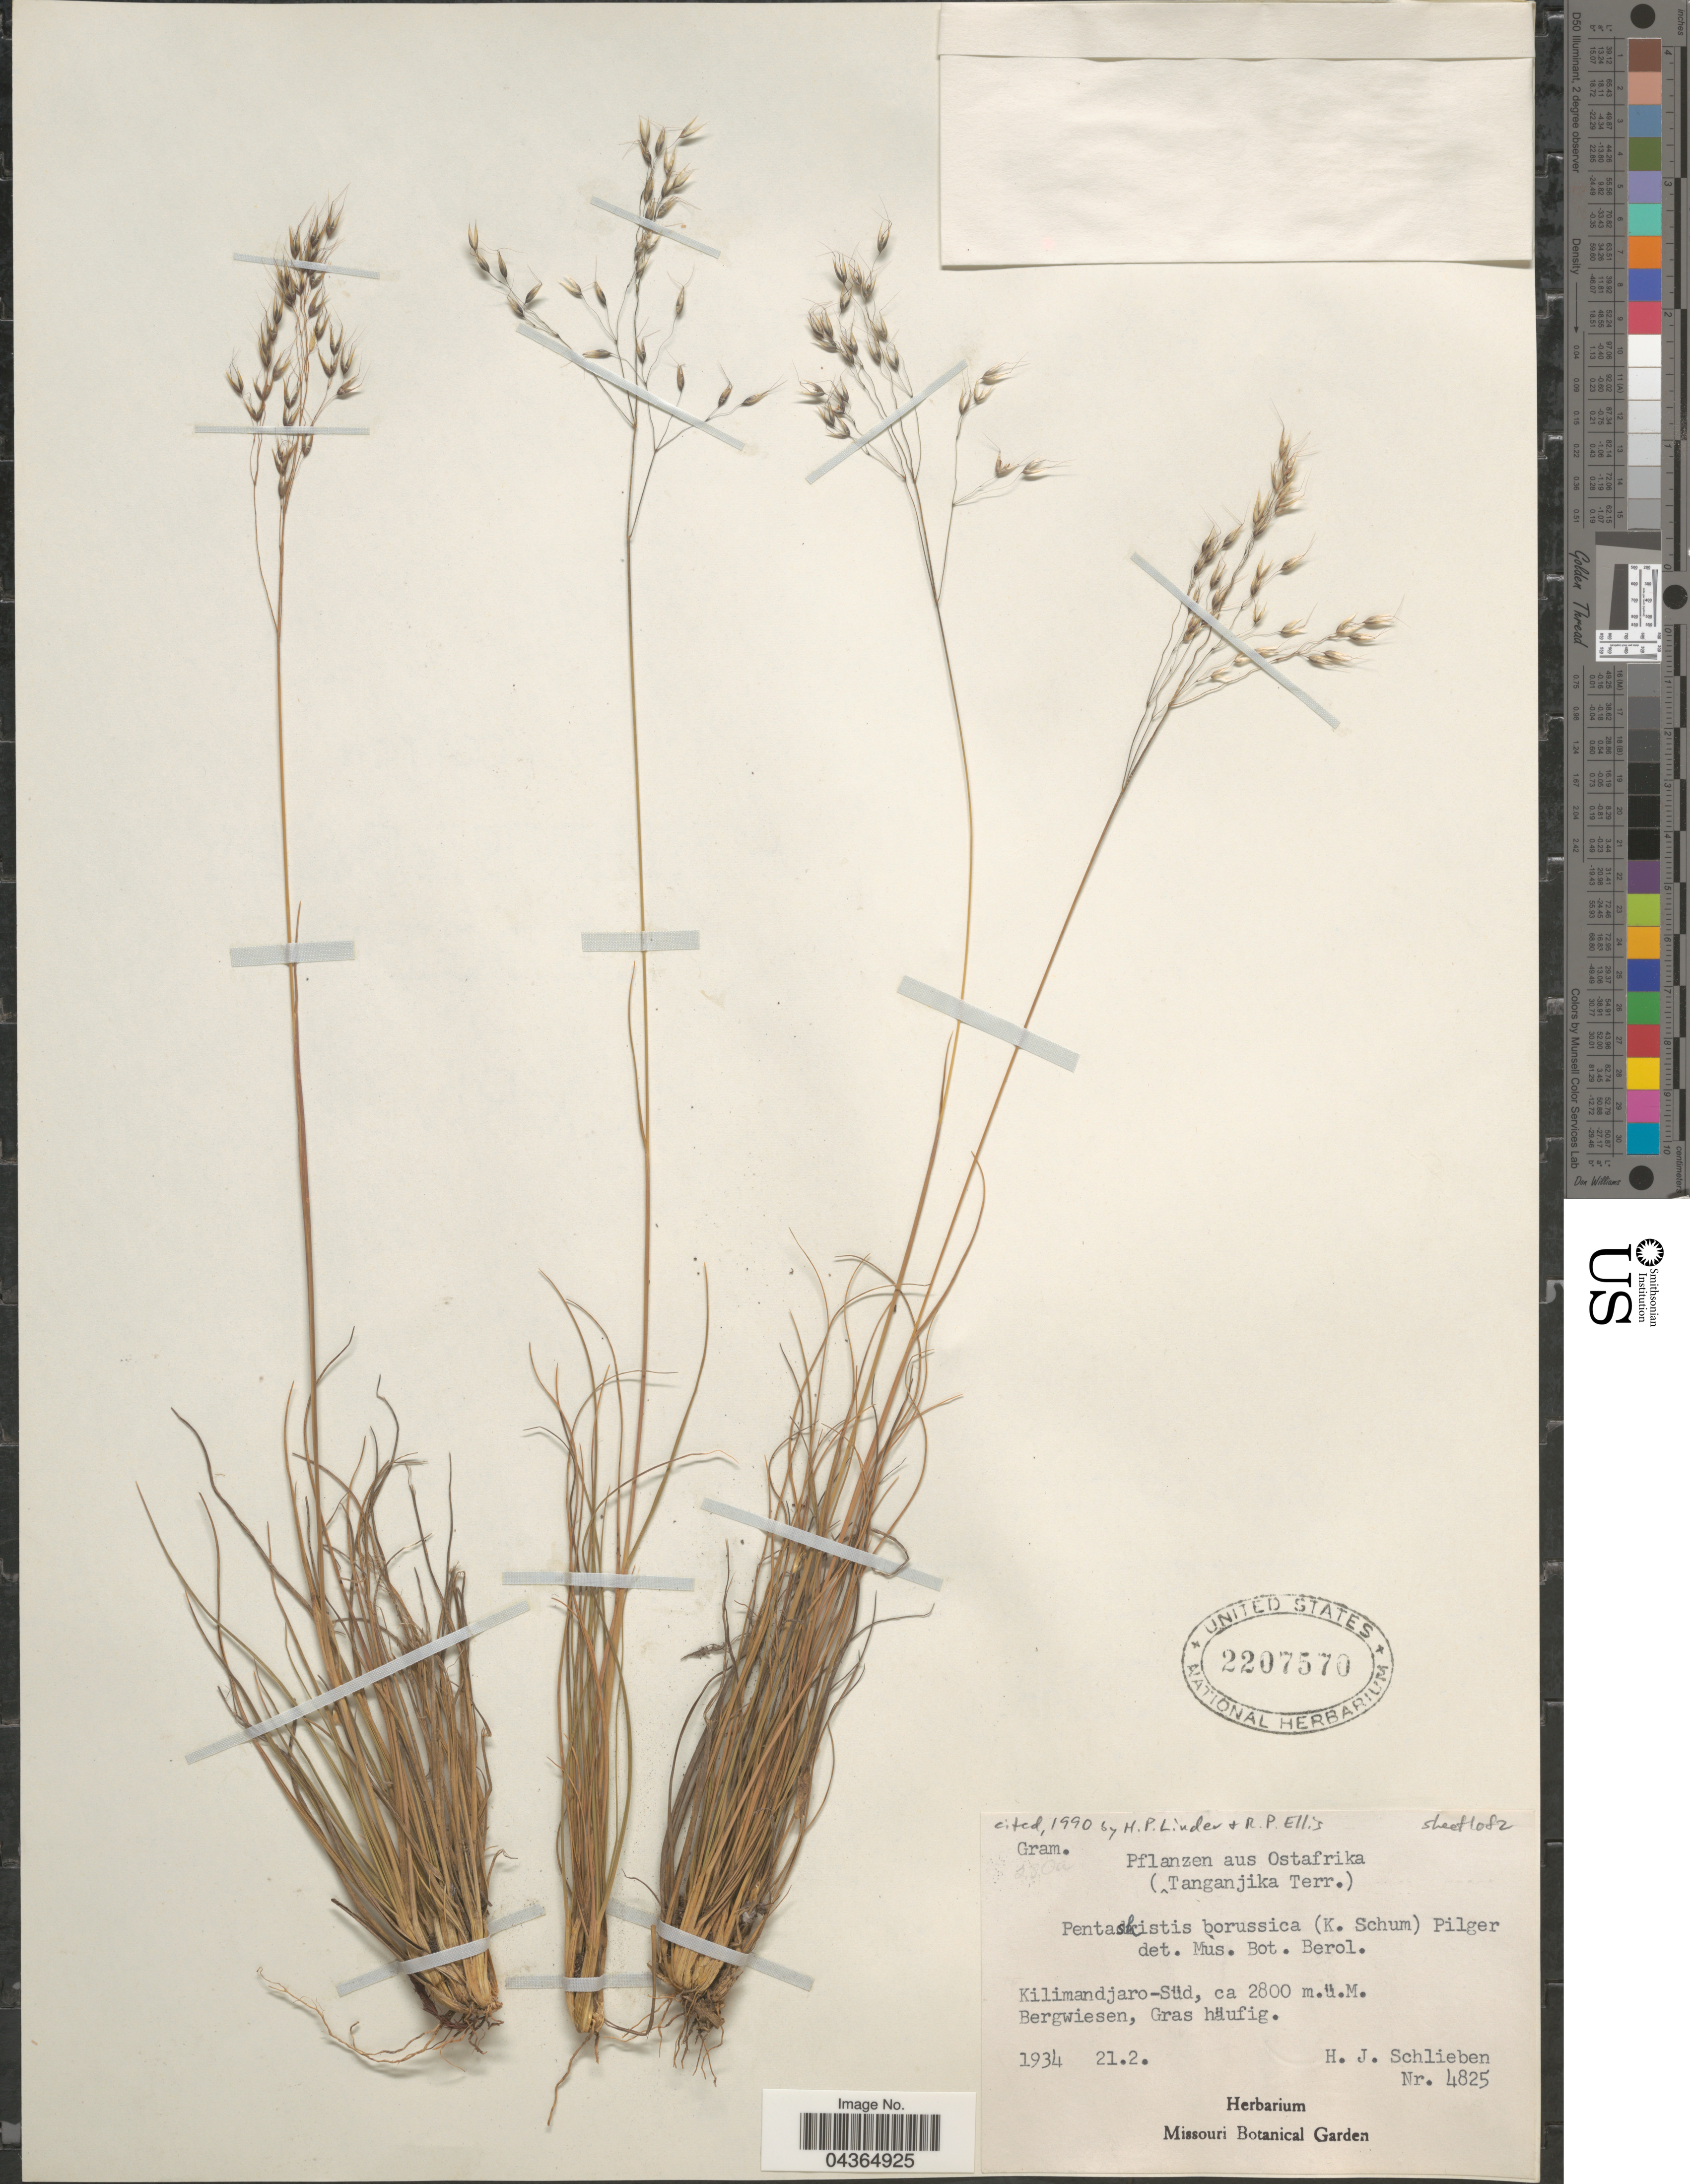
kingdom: Plantae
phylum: Tracheophyta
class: Liliopsida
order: Poales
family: Poaceae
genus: Pentameris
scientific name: Pentameris borussica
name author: (K. Schum.) Galley & H.P. Linder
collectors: H. J. Schlieben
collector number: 4825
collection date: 1934-02-21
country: Tanzania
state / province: Kilimanjaro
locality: Ostafrika. (Tanganjika Terr.). Kilimandjaro-Süd, Bergwiesen.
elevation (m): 2800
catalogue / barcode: US 2207570